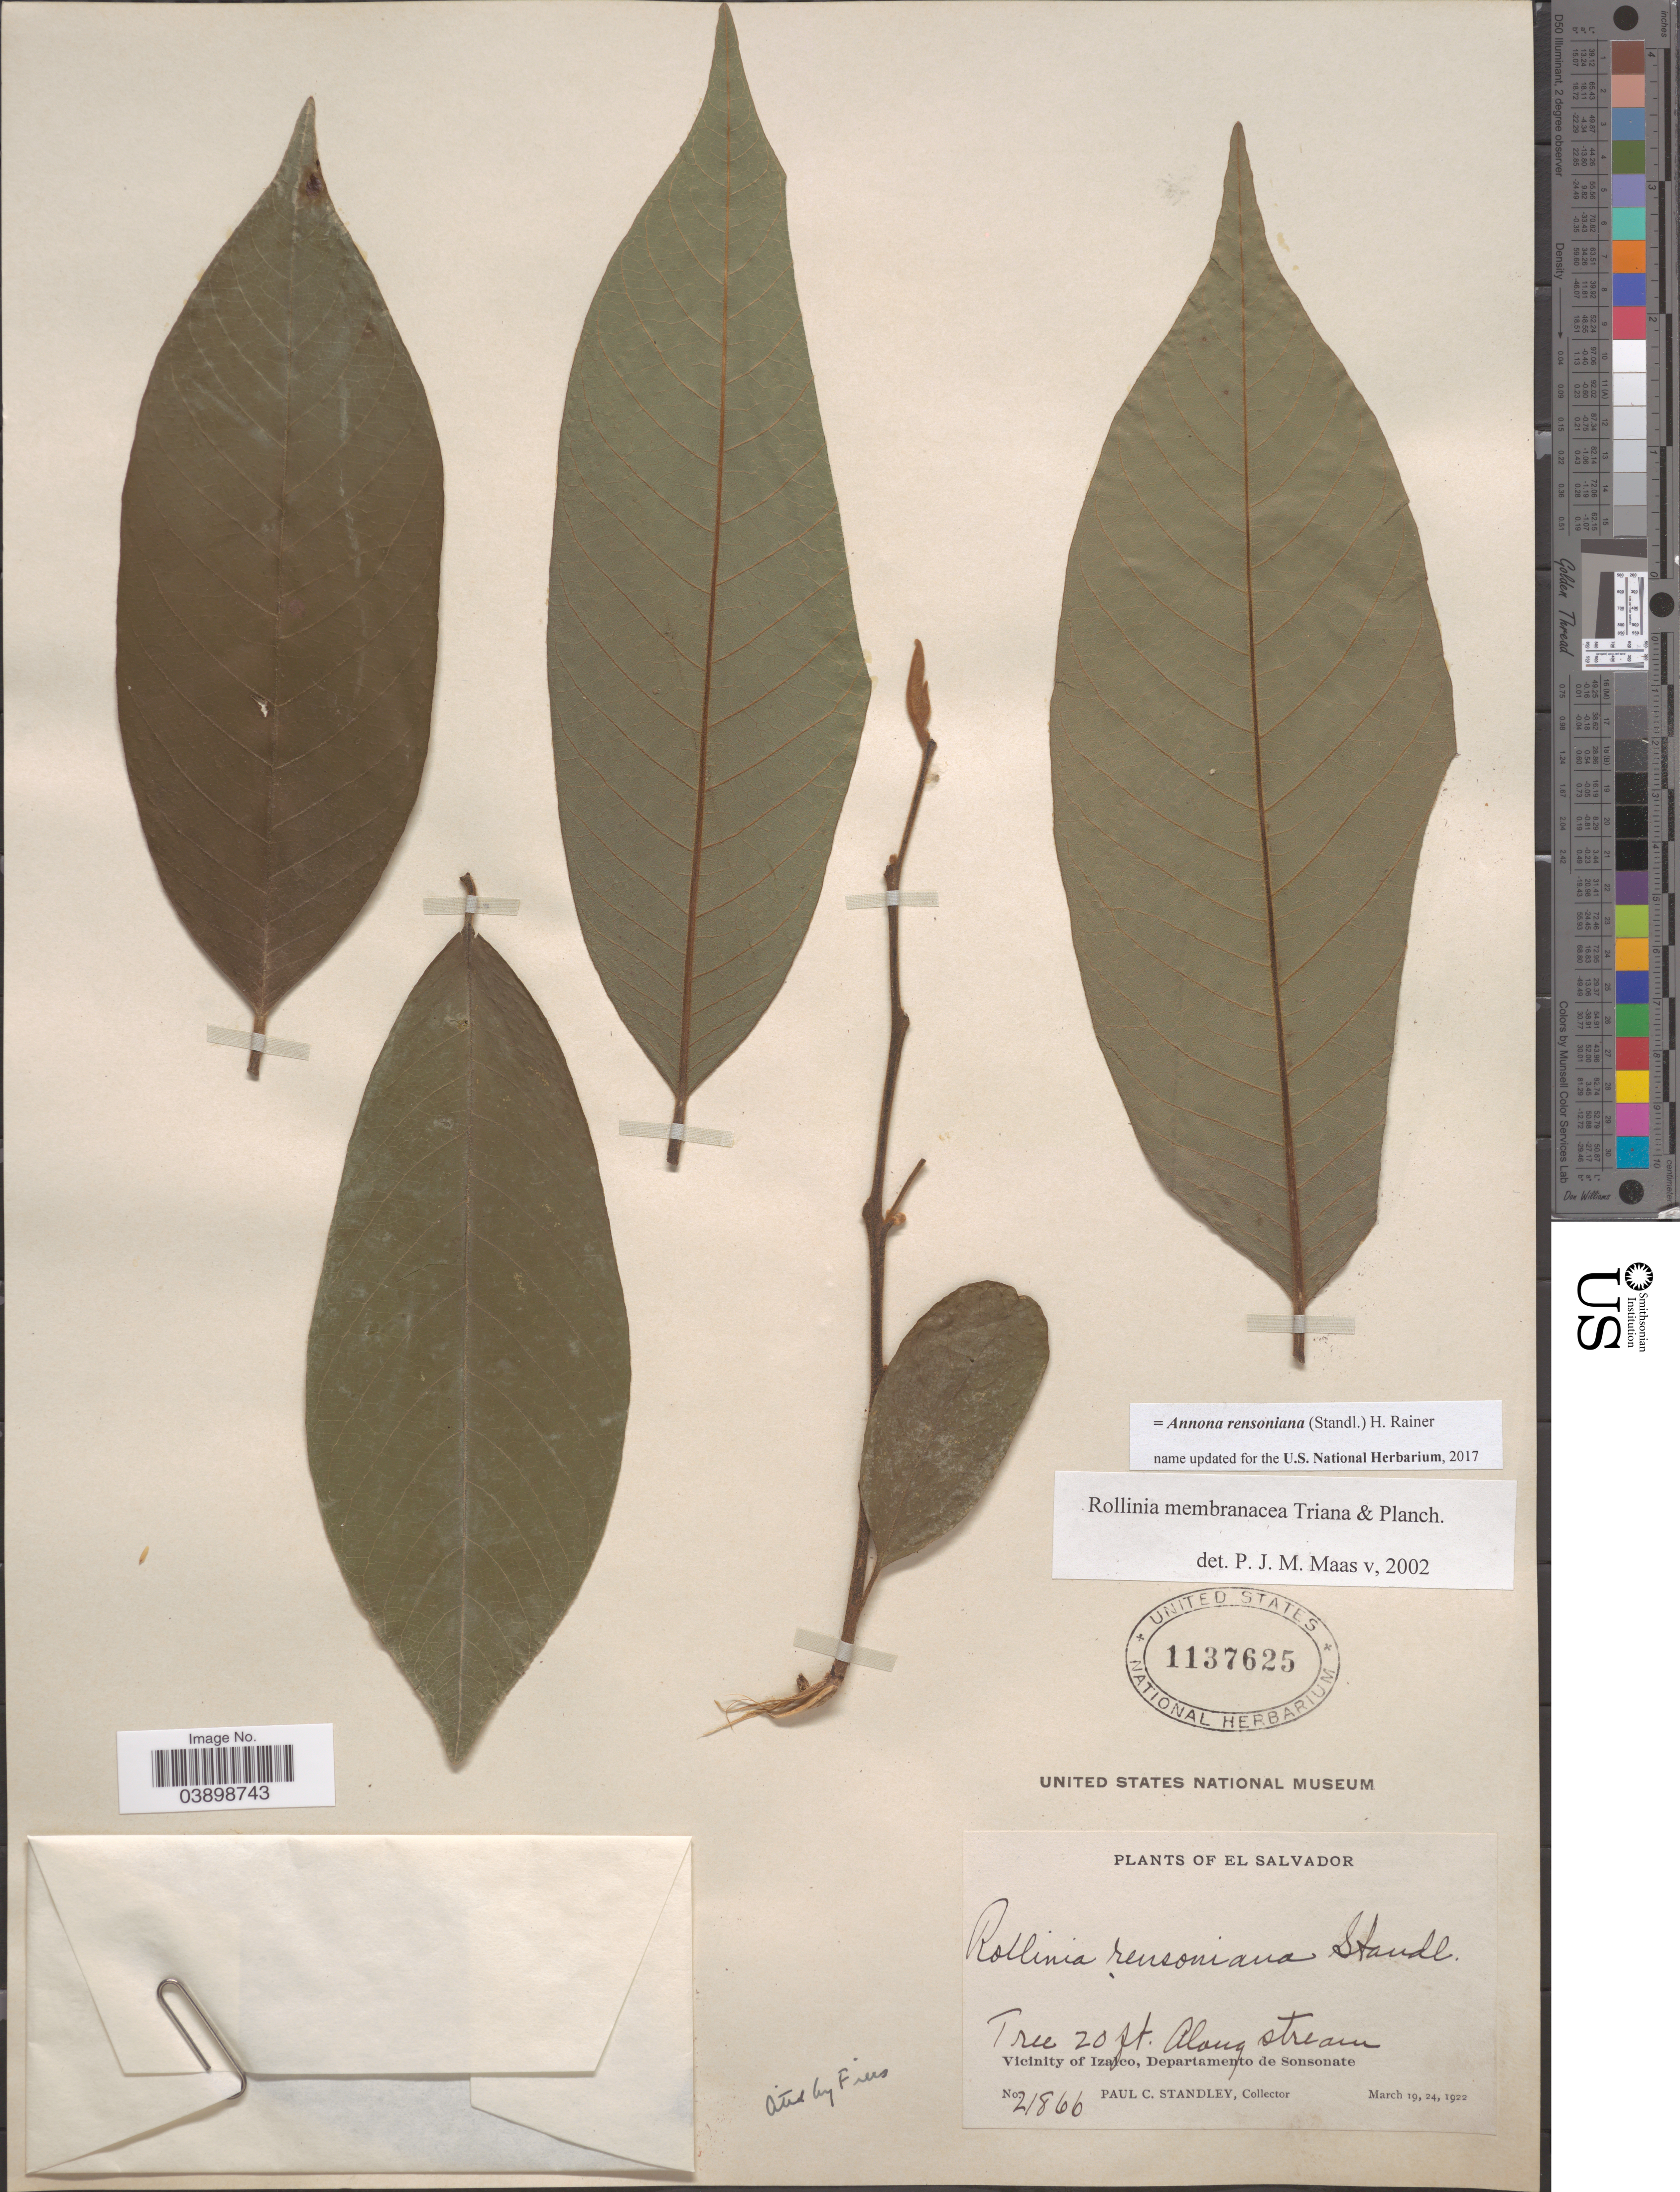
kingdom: Plantae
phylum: Tracheophyta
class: Magnoliopsida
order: Magnoliales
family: Annonaceae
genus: Annona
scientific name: Annona rensoniana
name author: (Standl.) H. Rainer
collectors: P. C. Standley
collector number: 21866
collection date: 1922-03-19/1922-03-24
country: El Salvador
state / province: Sonsonate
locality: Along stream. Vicinity of Izalco, Departamento de Sonsonate.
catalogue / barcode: US 1137625